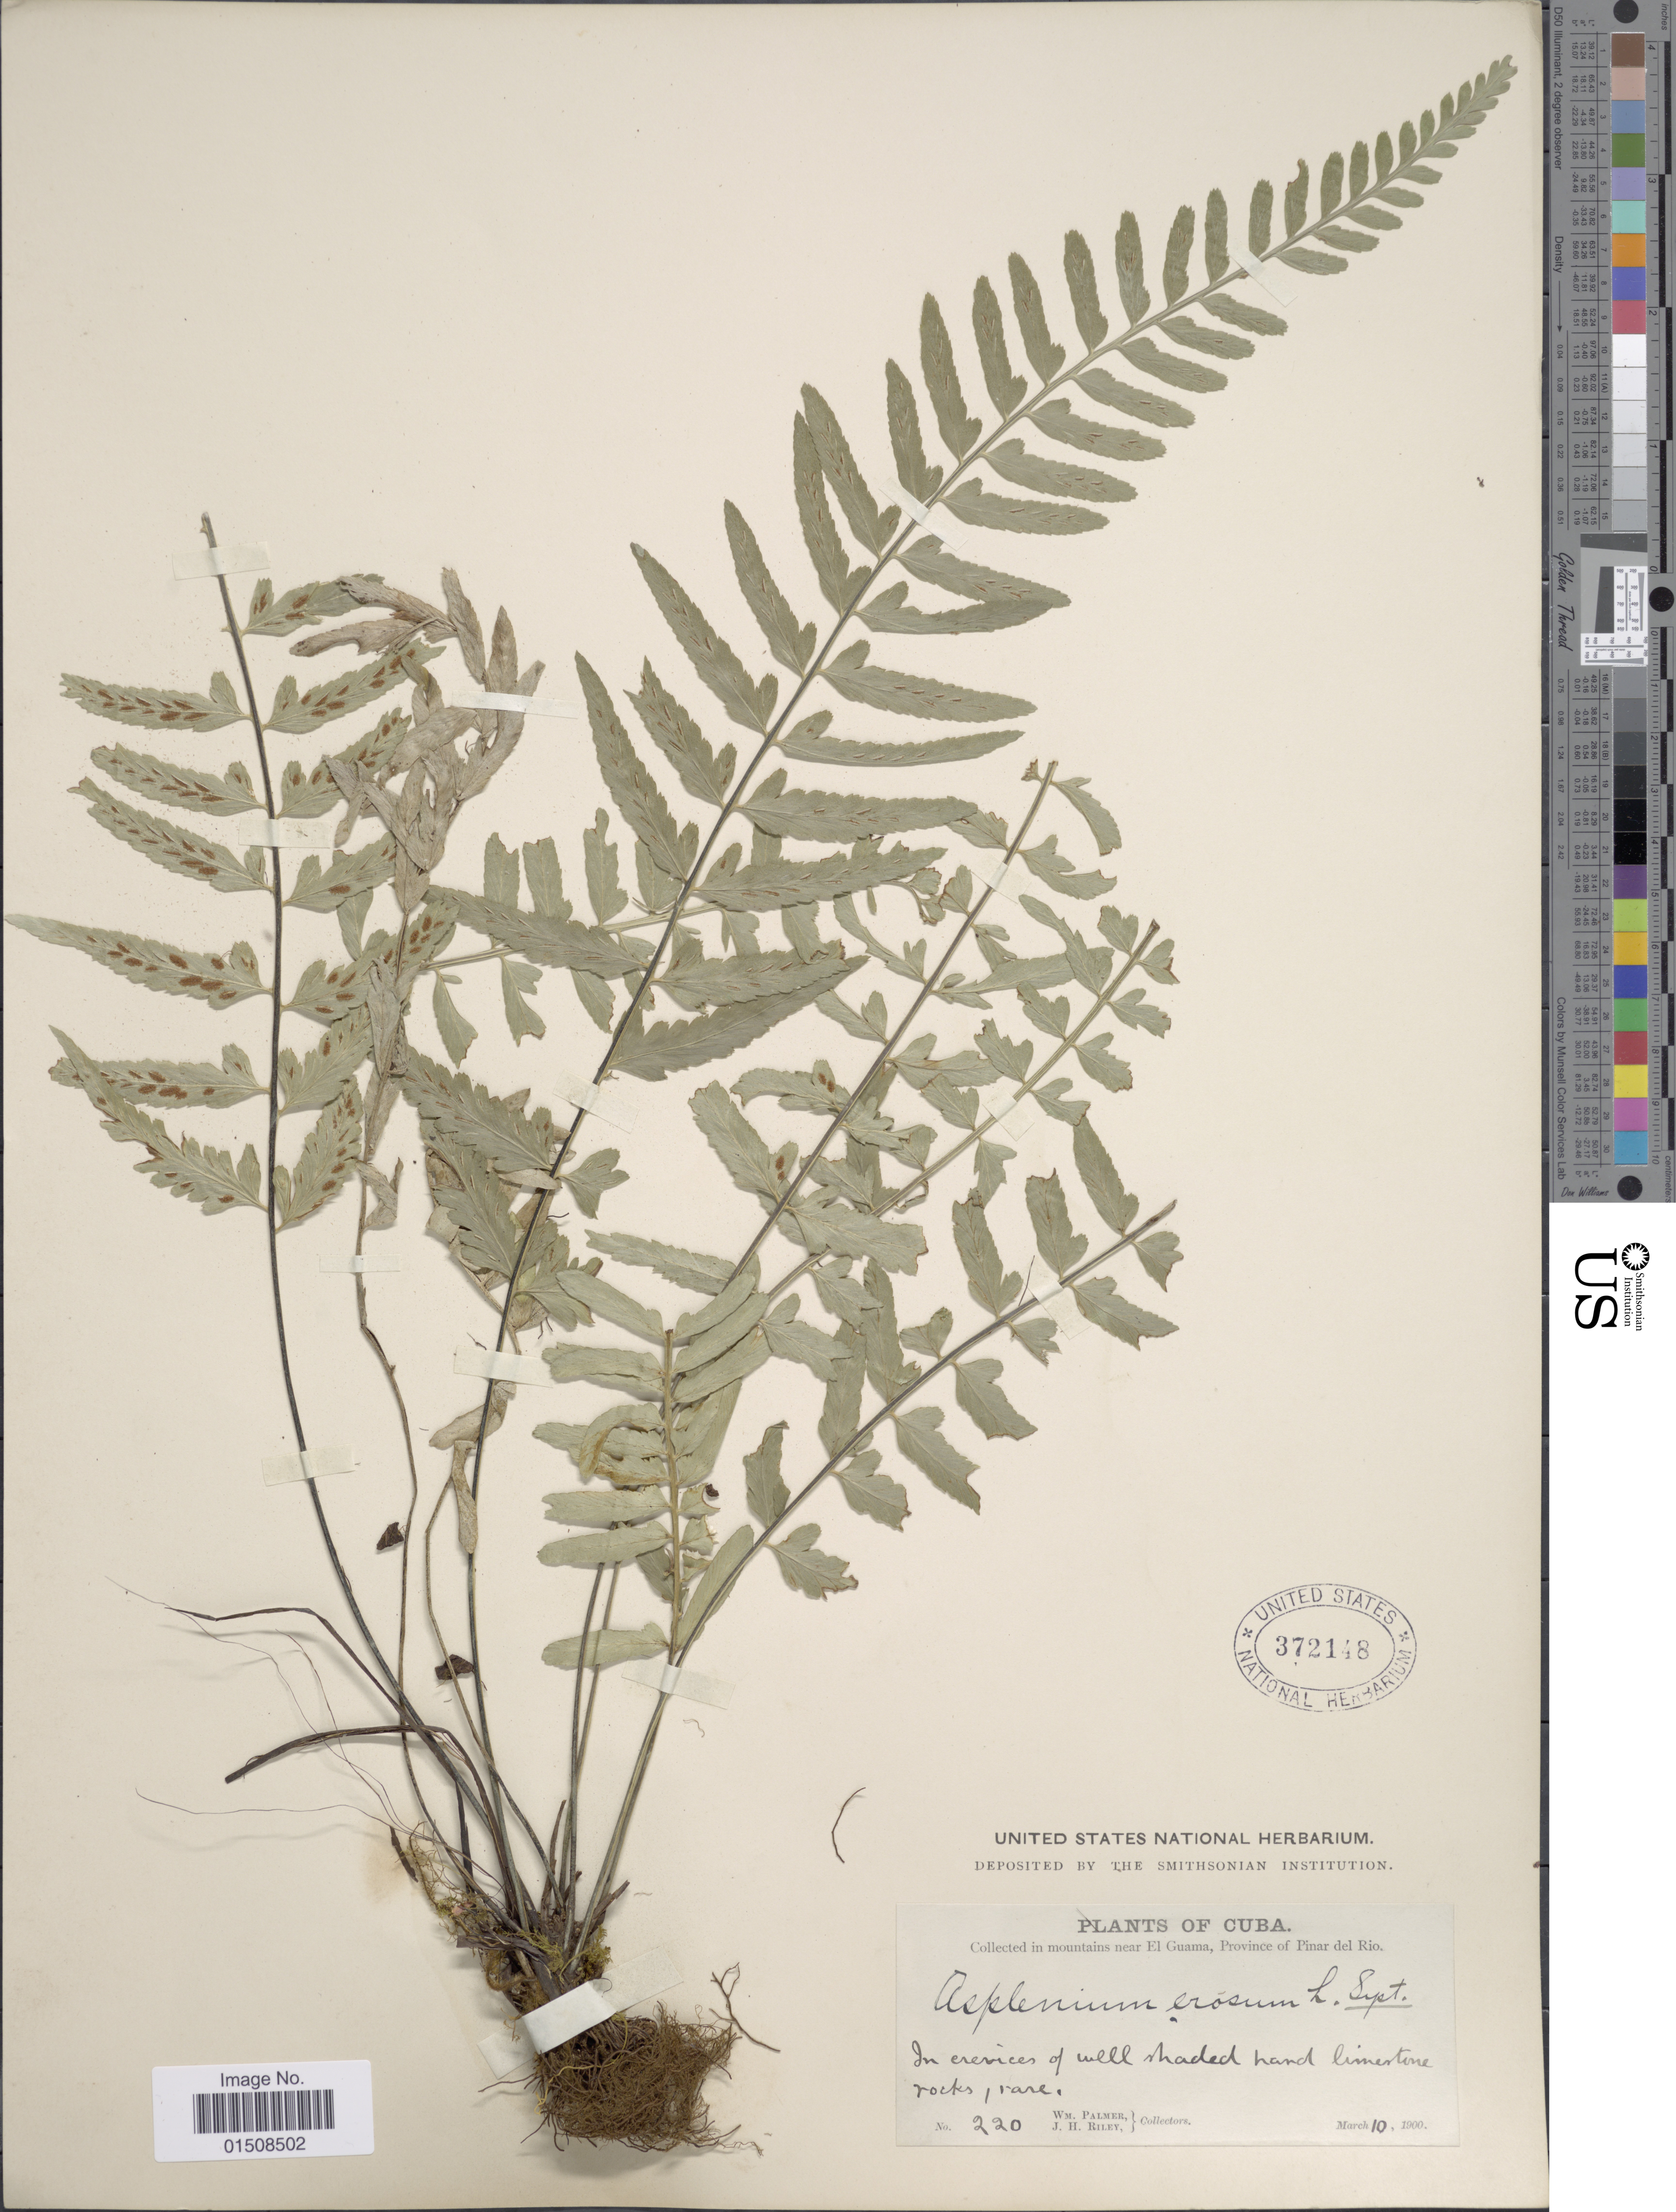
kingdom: Plantae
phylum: Tracheophyta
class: Polypodiopsida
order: Polypodiales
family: Aspleniaceae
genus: Asplenium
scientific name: Asplenium auritum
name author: Sw.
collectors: W. Palmer & J. H. Riley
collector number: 220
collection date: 1900-03-10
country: Cuba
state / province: Pinar del Río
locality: In mountains near El Guama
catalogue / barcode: US 372148